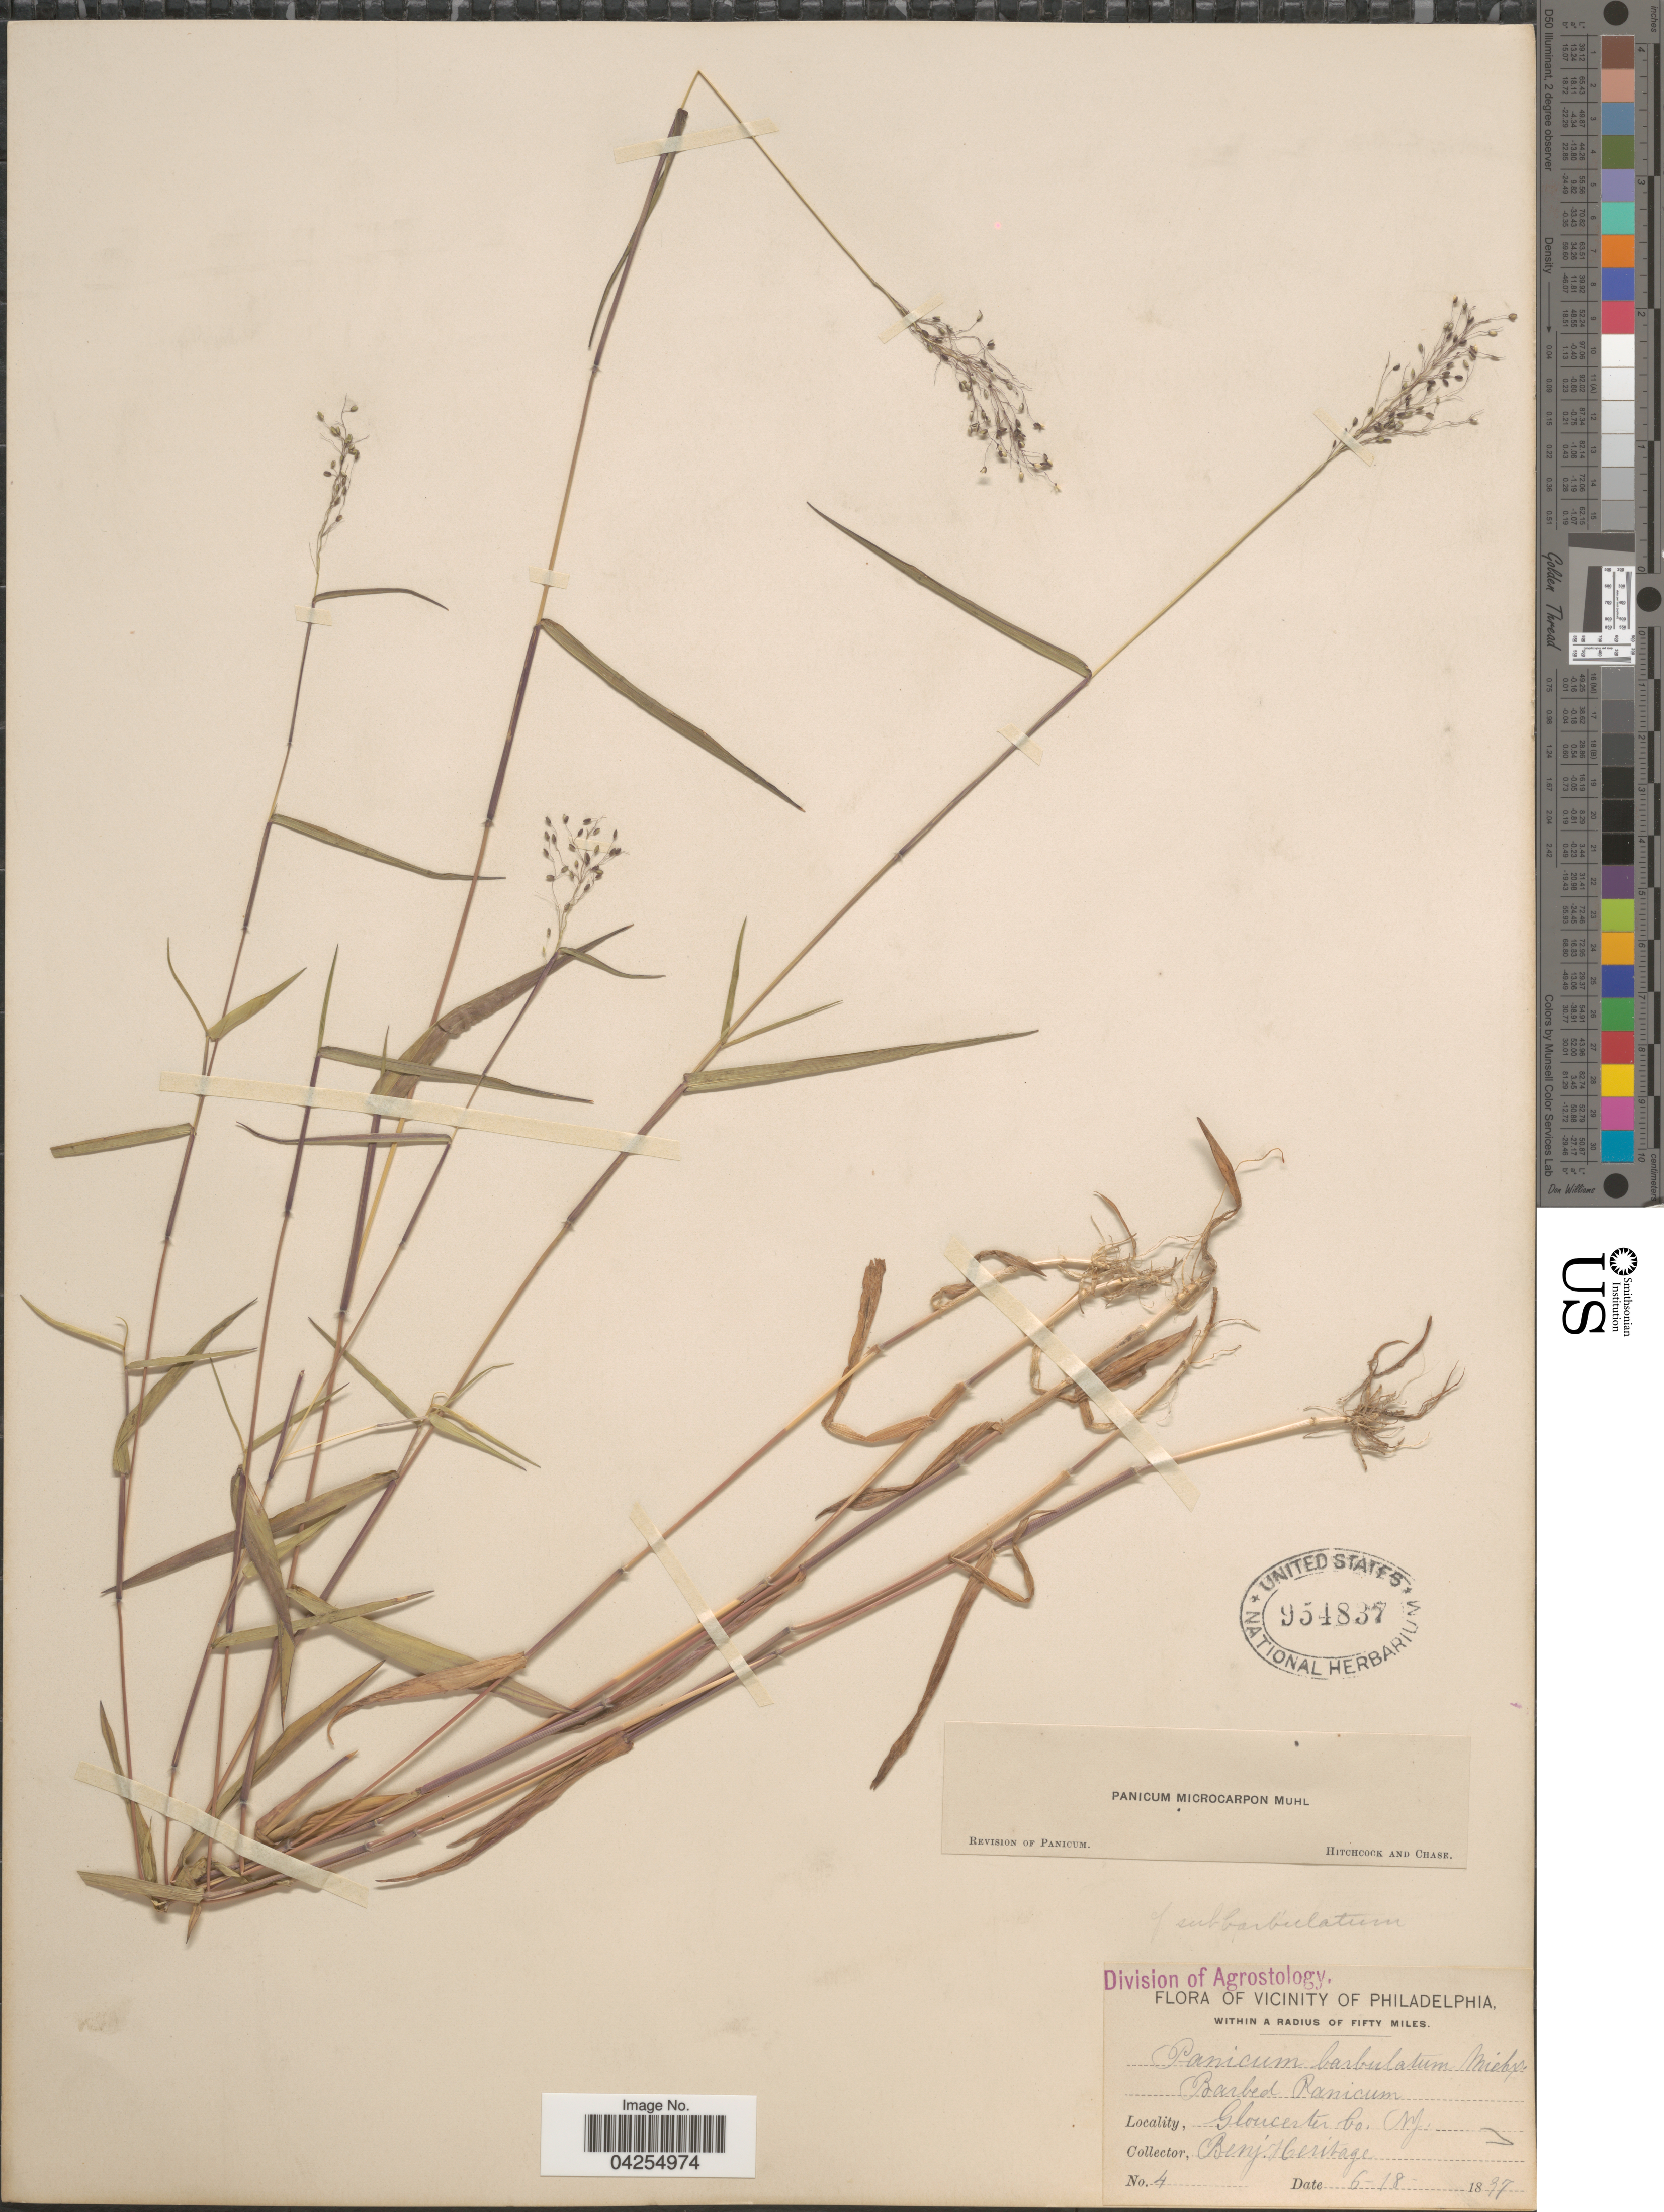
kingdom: Plantae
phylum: Tracheophyta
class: Liliopsida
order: Poales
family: Poaceae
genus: Dichanthelium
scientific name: Dichanthelium dichotomum var. dichotomum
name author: (L.) Gould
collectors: Benj. Heritage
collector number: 4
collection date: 1837-06-18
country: United States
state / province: New Jersey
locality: Vicinity of Philadelphia, within a radius of Fifty Miles. Gloucester Co.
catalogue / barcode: US 954837